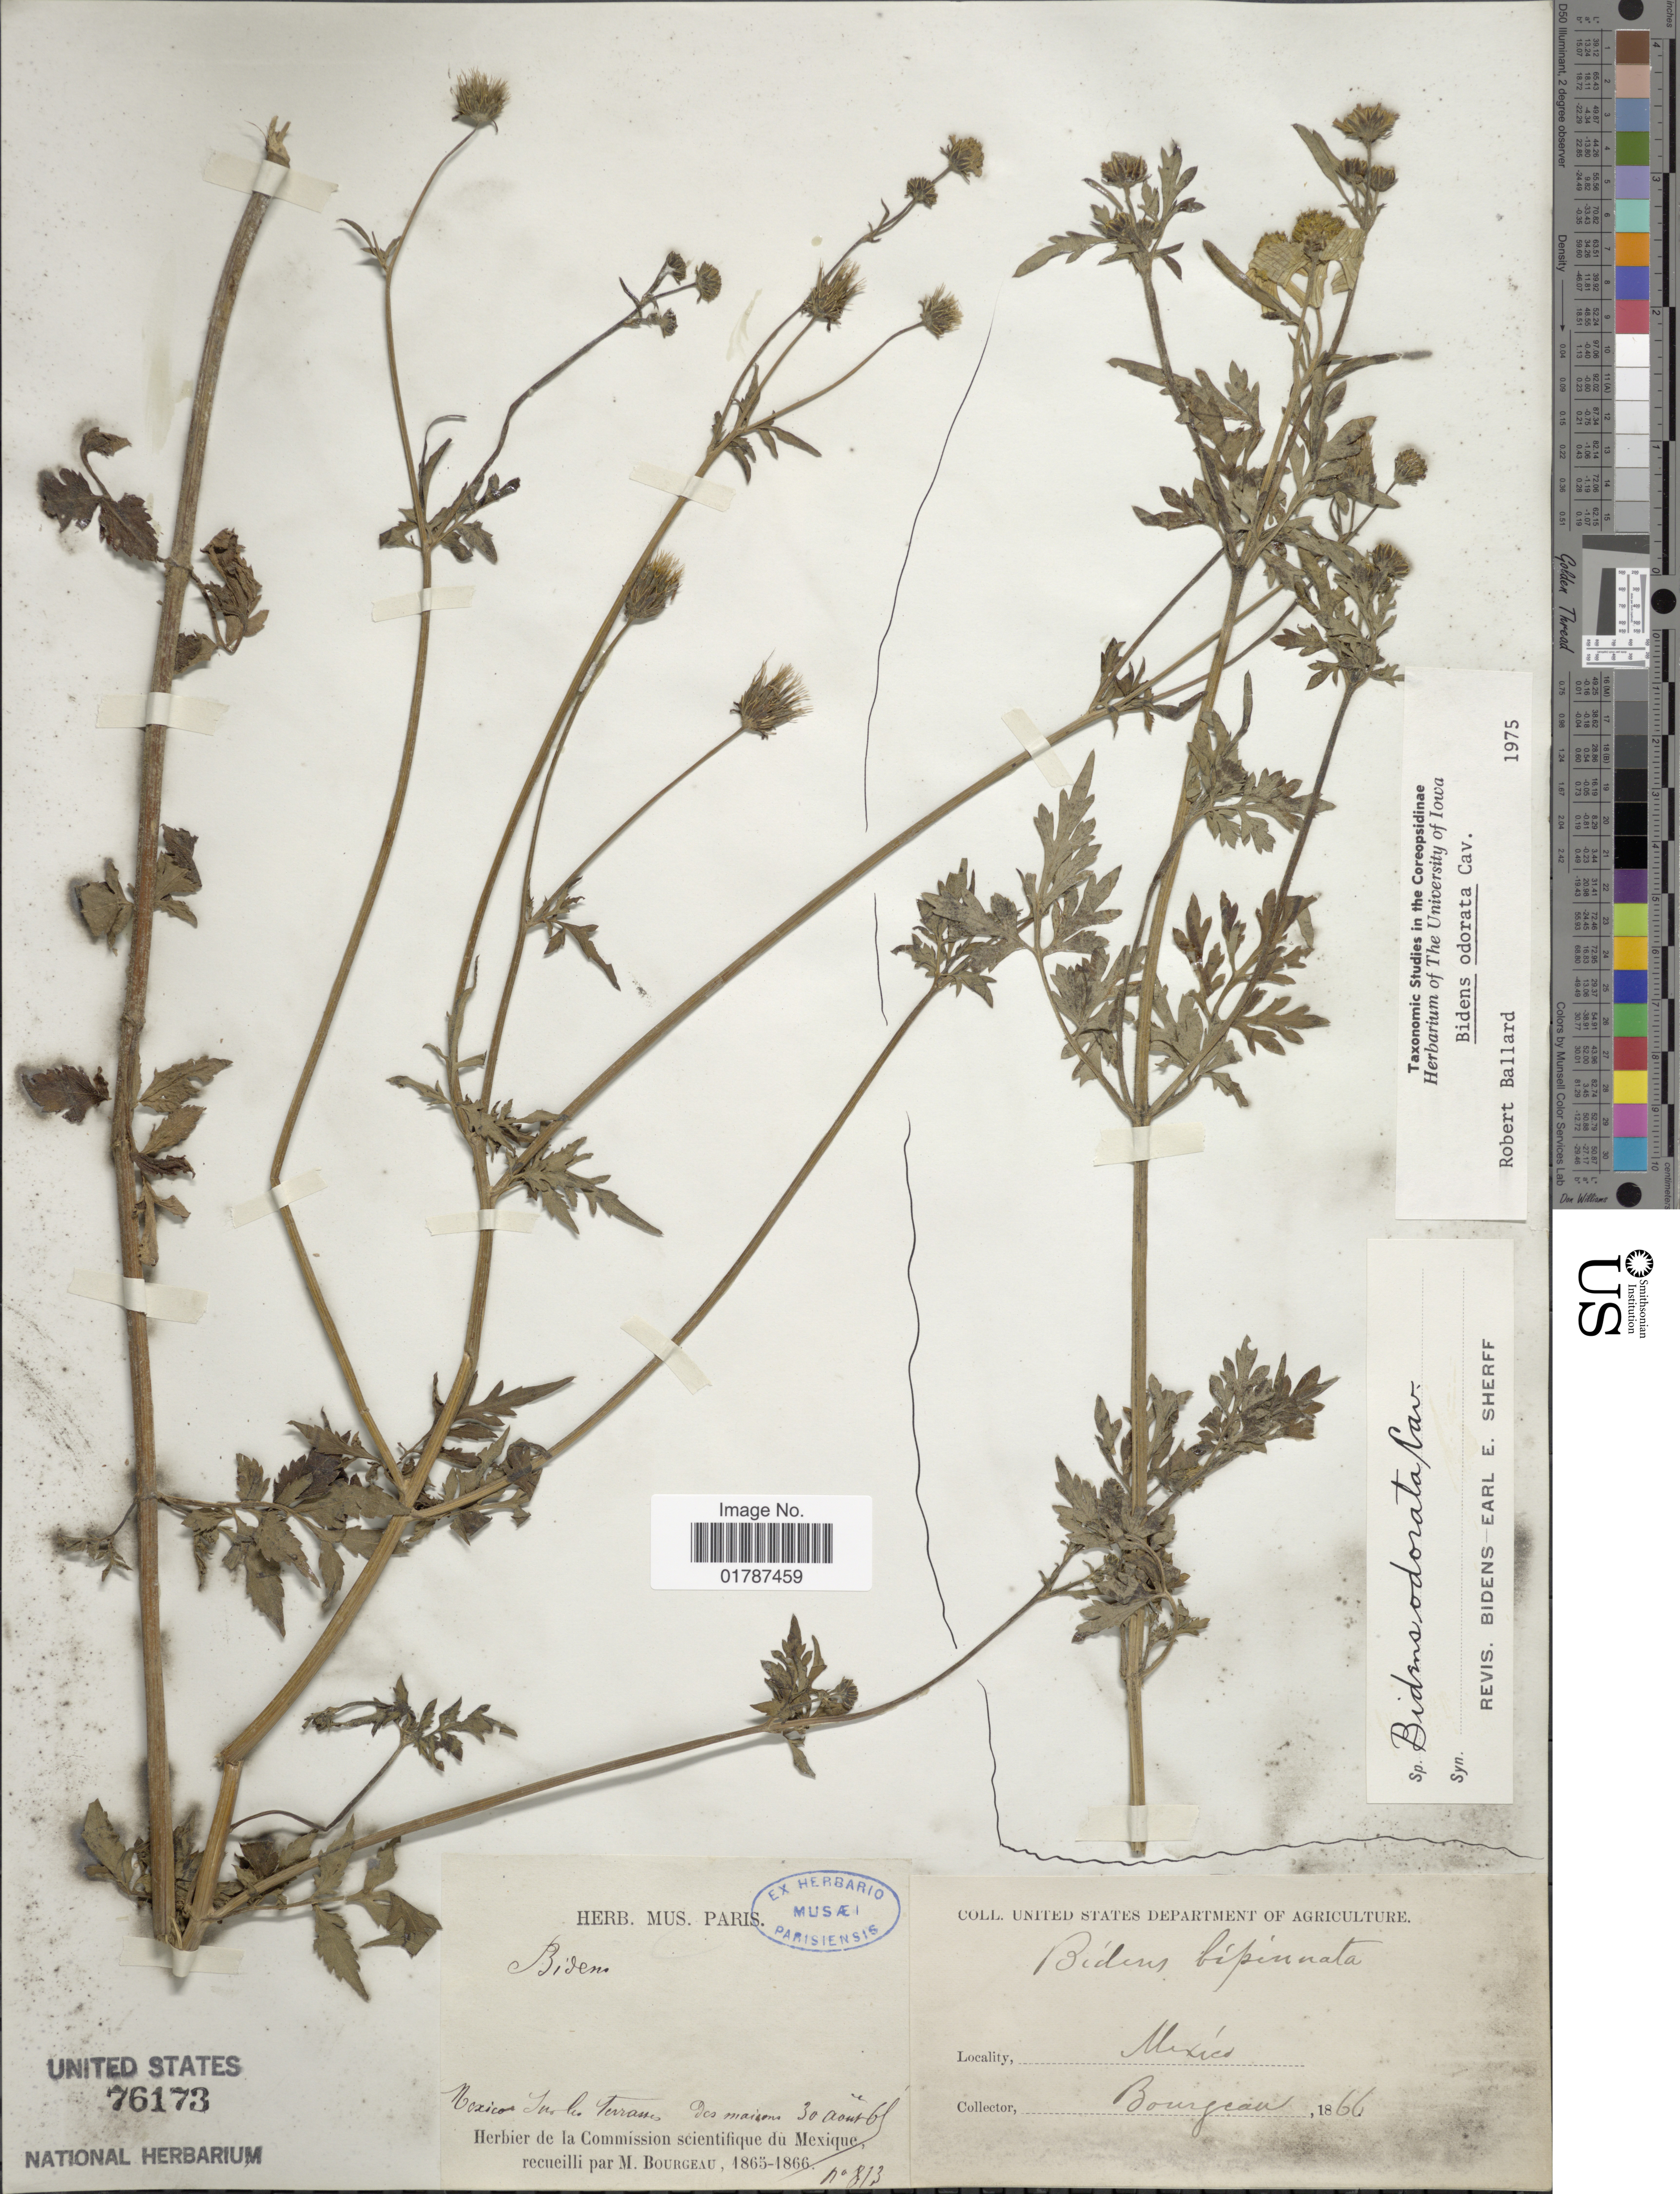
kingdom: Plantae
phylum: Tracheophyta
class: Magnoliopsida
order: Asterales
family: Asteraceae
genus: Bidens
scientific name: Bidens odorata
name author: Cav.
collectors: M. Bourgeau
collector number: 813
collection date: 1866-08-30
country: Mexico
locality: Mexico, sur les terrasses des maisons [on the terraces of houses]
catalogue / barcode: US 76173